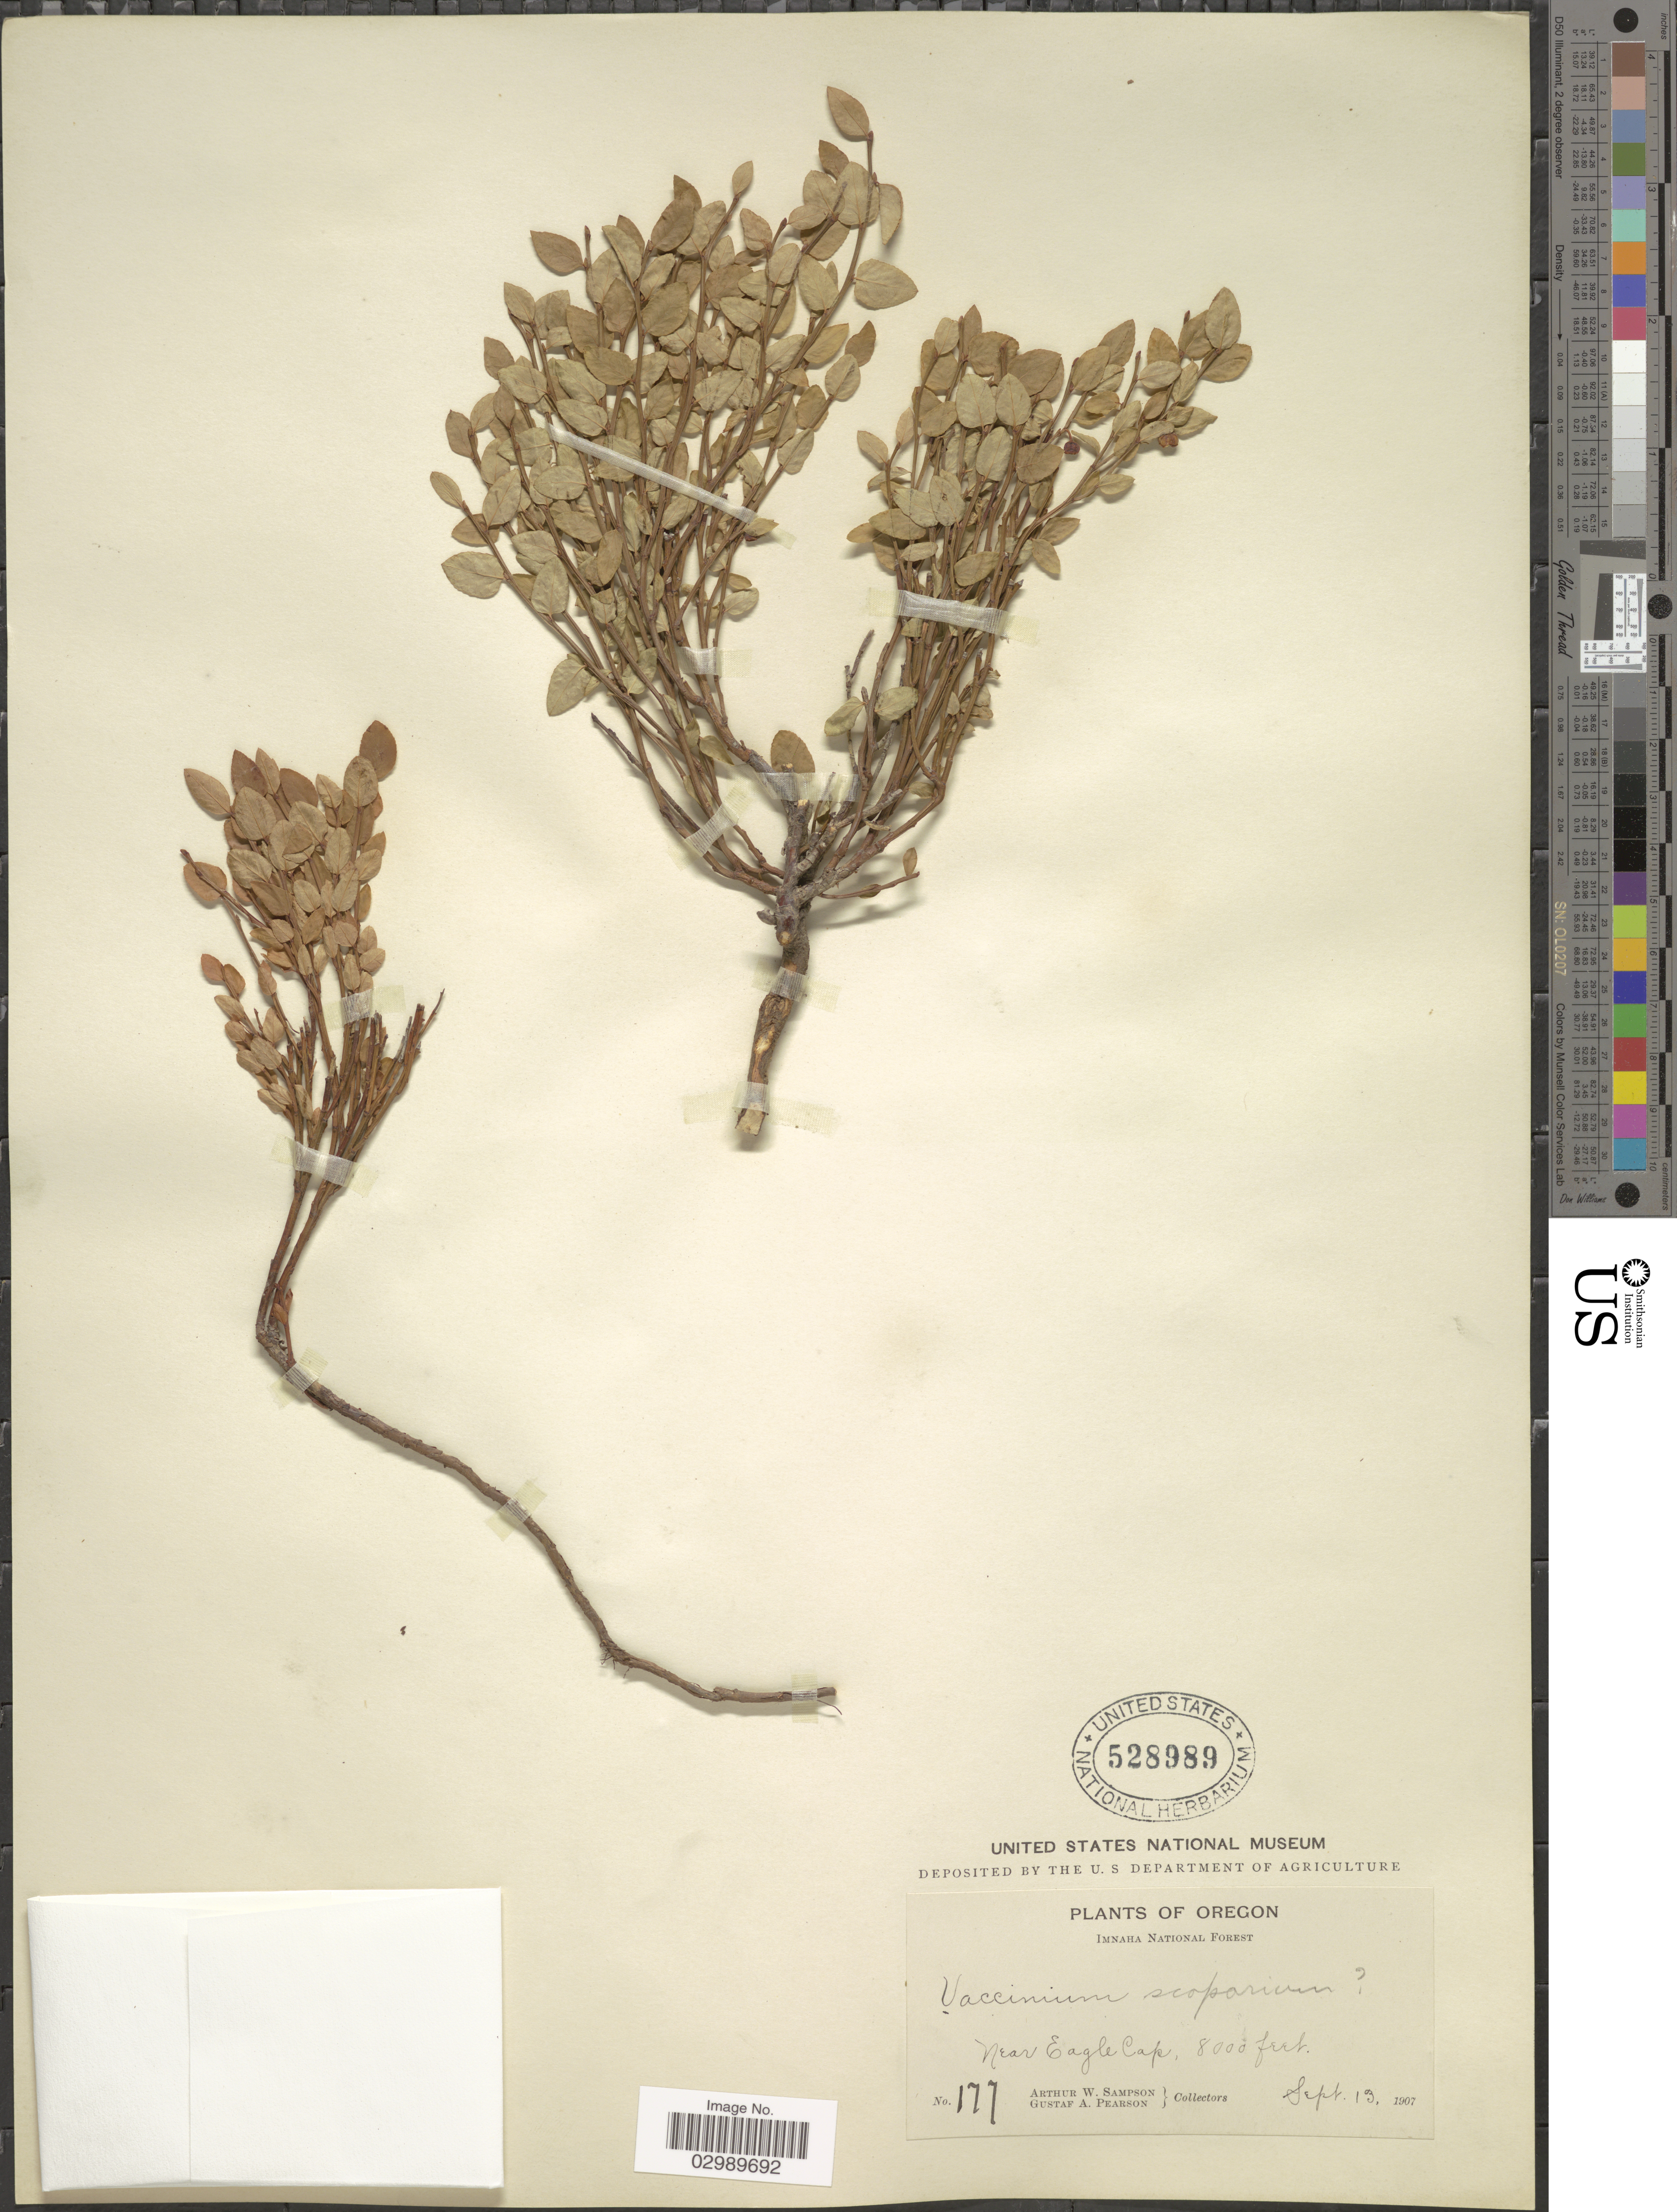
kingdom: Plantae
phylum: Tracheophyta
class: Magnoliopsida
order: Ericales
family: Ericaceae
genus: Vaccinium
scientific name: Vaccinium scoparium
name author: Leiberg ex Coville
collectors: A. Sampson & G. Pearson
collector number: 177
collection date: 1907-09-13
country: United States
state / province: Oregon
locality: Imnaha National Forest. Near Eagle Cap.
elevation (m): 2438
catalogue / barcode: US 528989